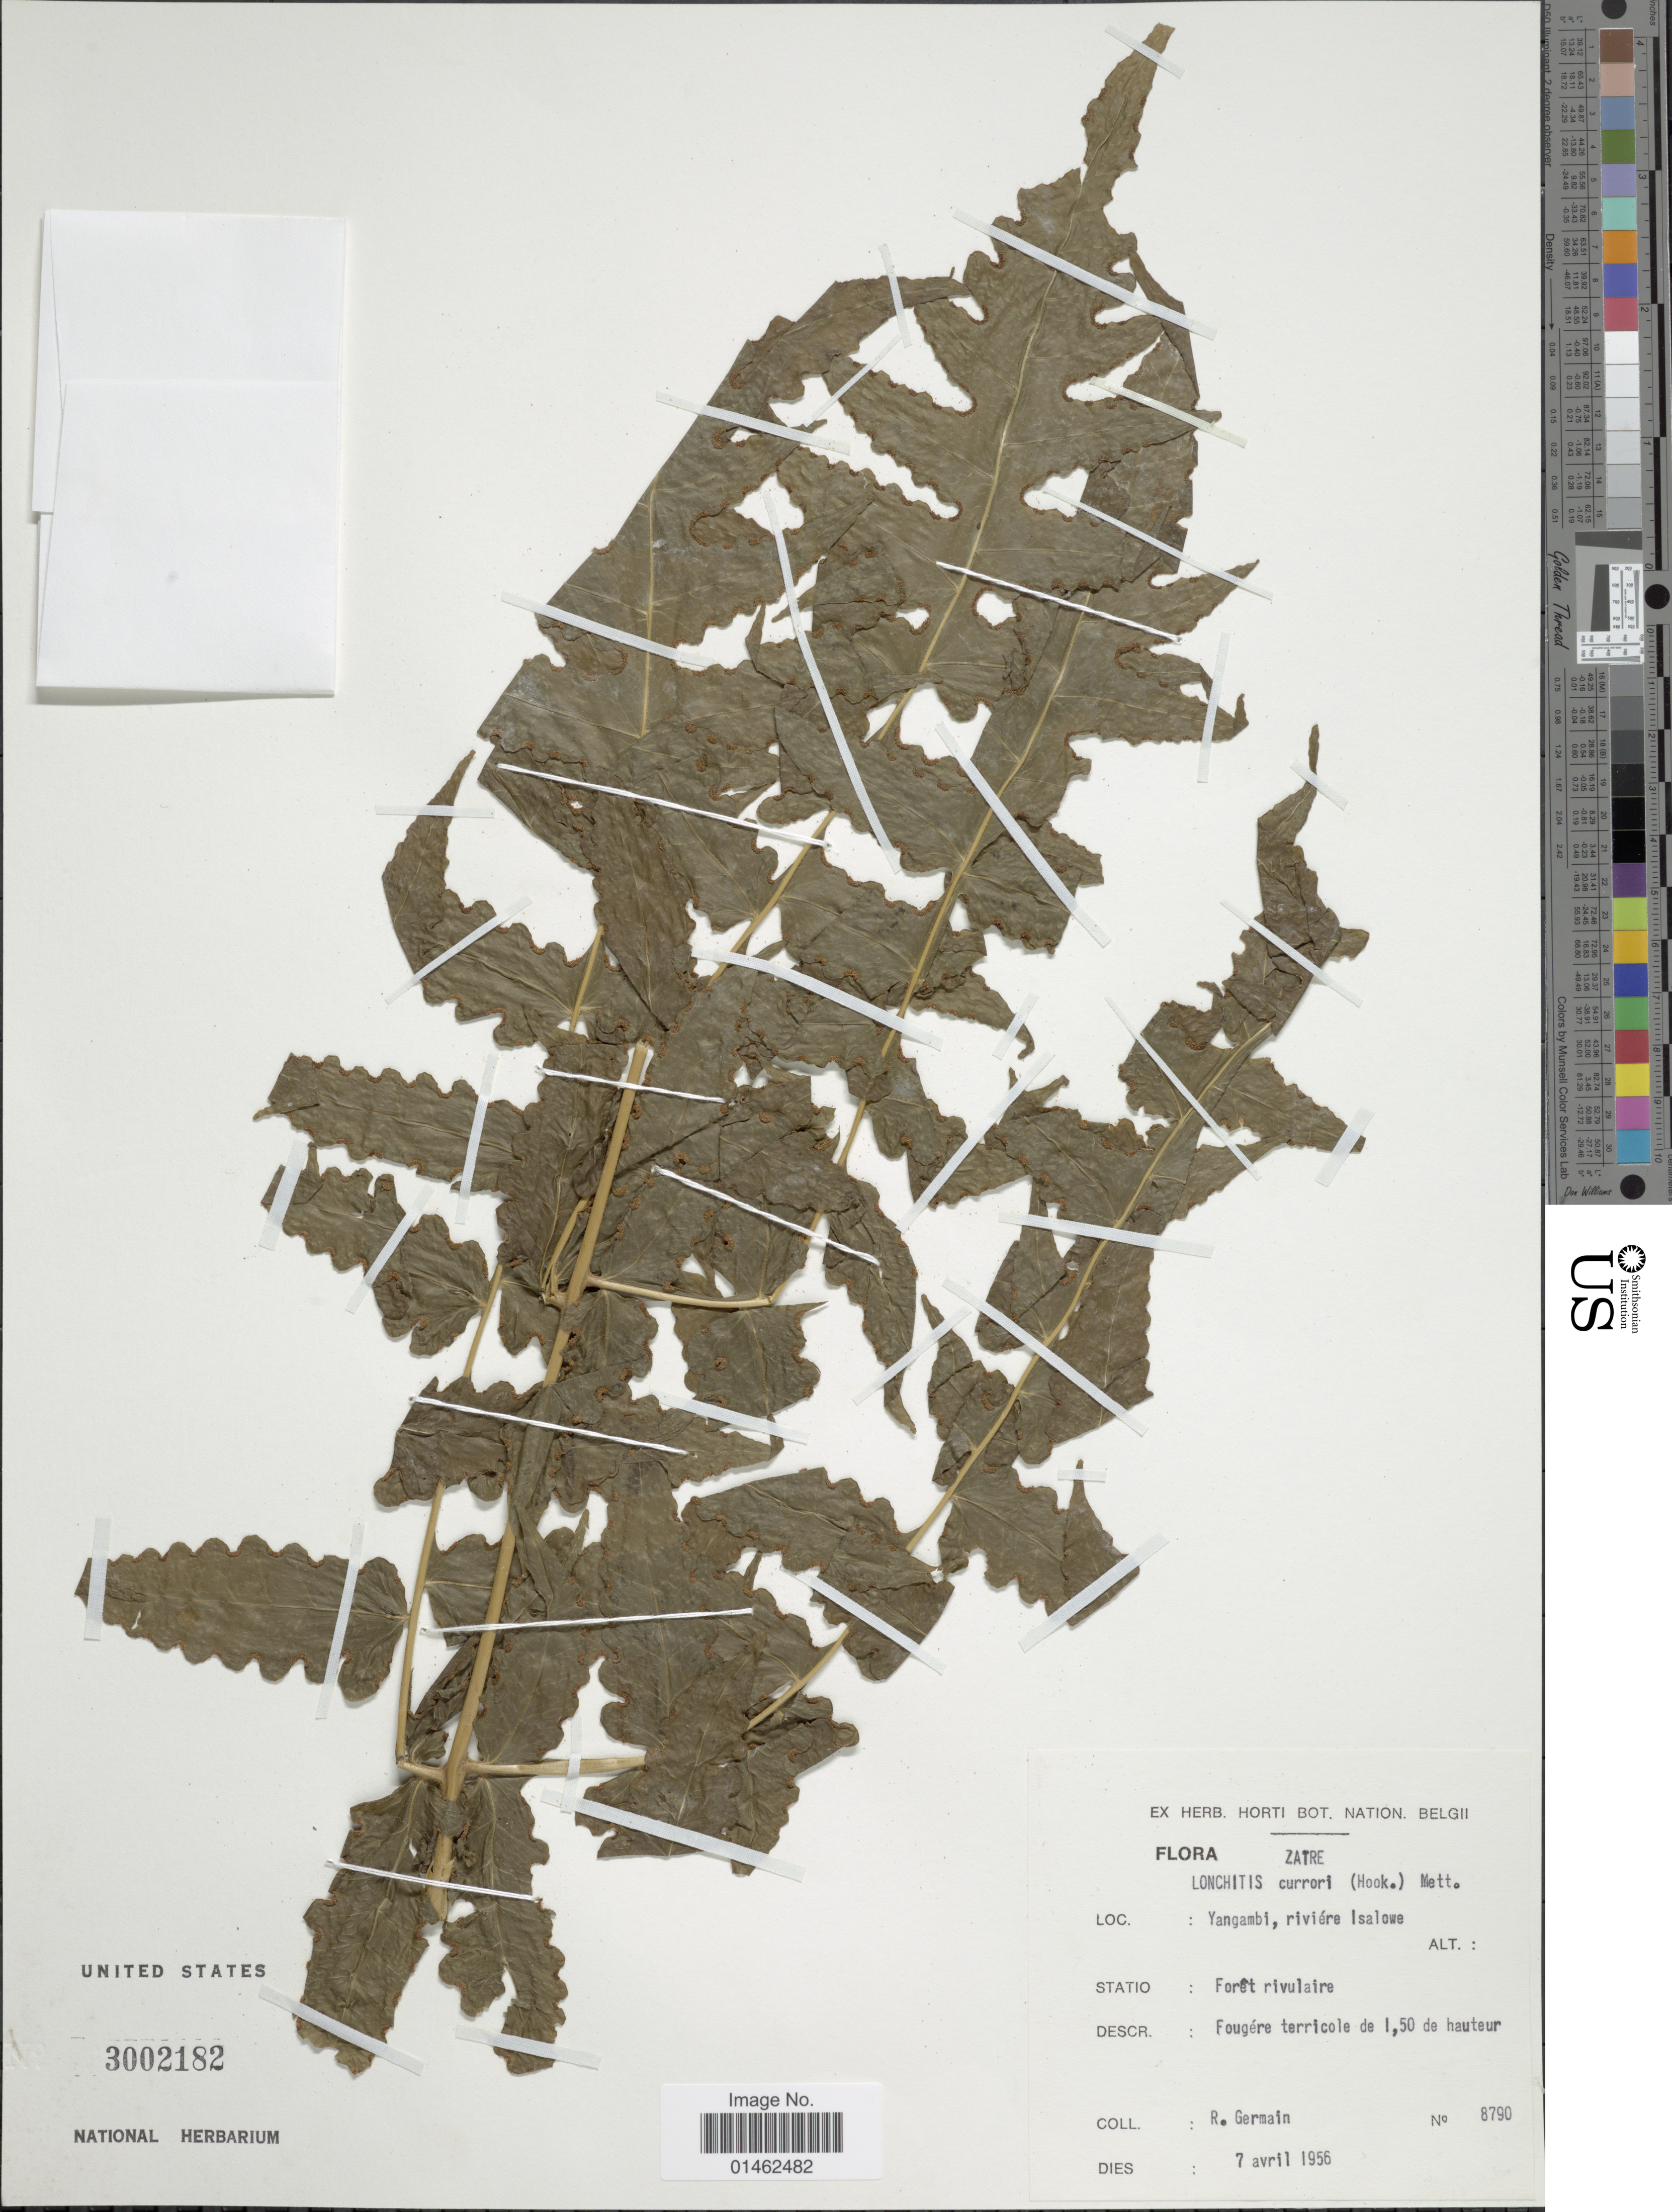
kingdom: Plantae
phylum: Tracheophyta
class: Polypodiopsida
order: Polypodiales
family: Dennstaedtiaceae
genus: Blotiella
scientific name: Blotiella currorii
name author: Hook.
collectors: R. Germain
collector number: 8790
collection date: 1956-04-07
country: Angola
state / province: Zaire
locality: Yangambi, riviére Isalowe, Statio: Forêt rivulaire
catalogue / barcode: US 3002182